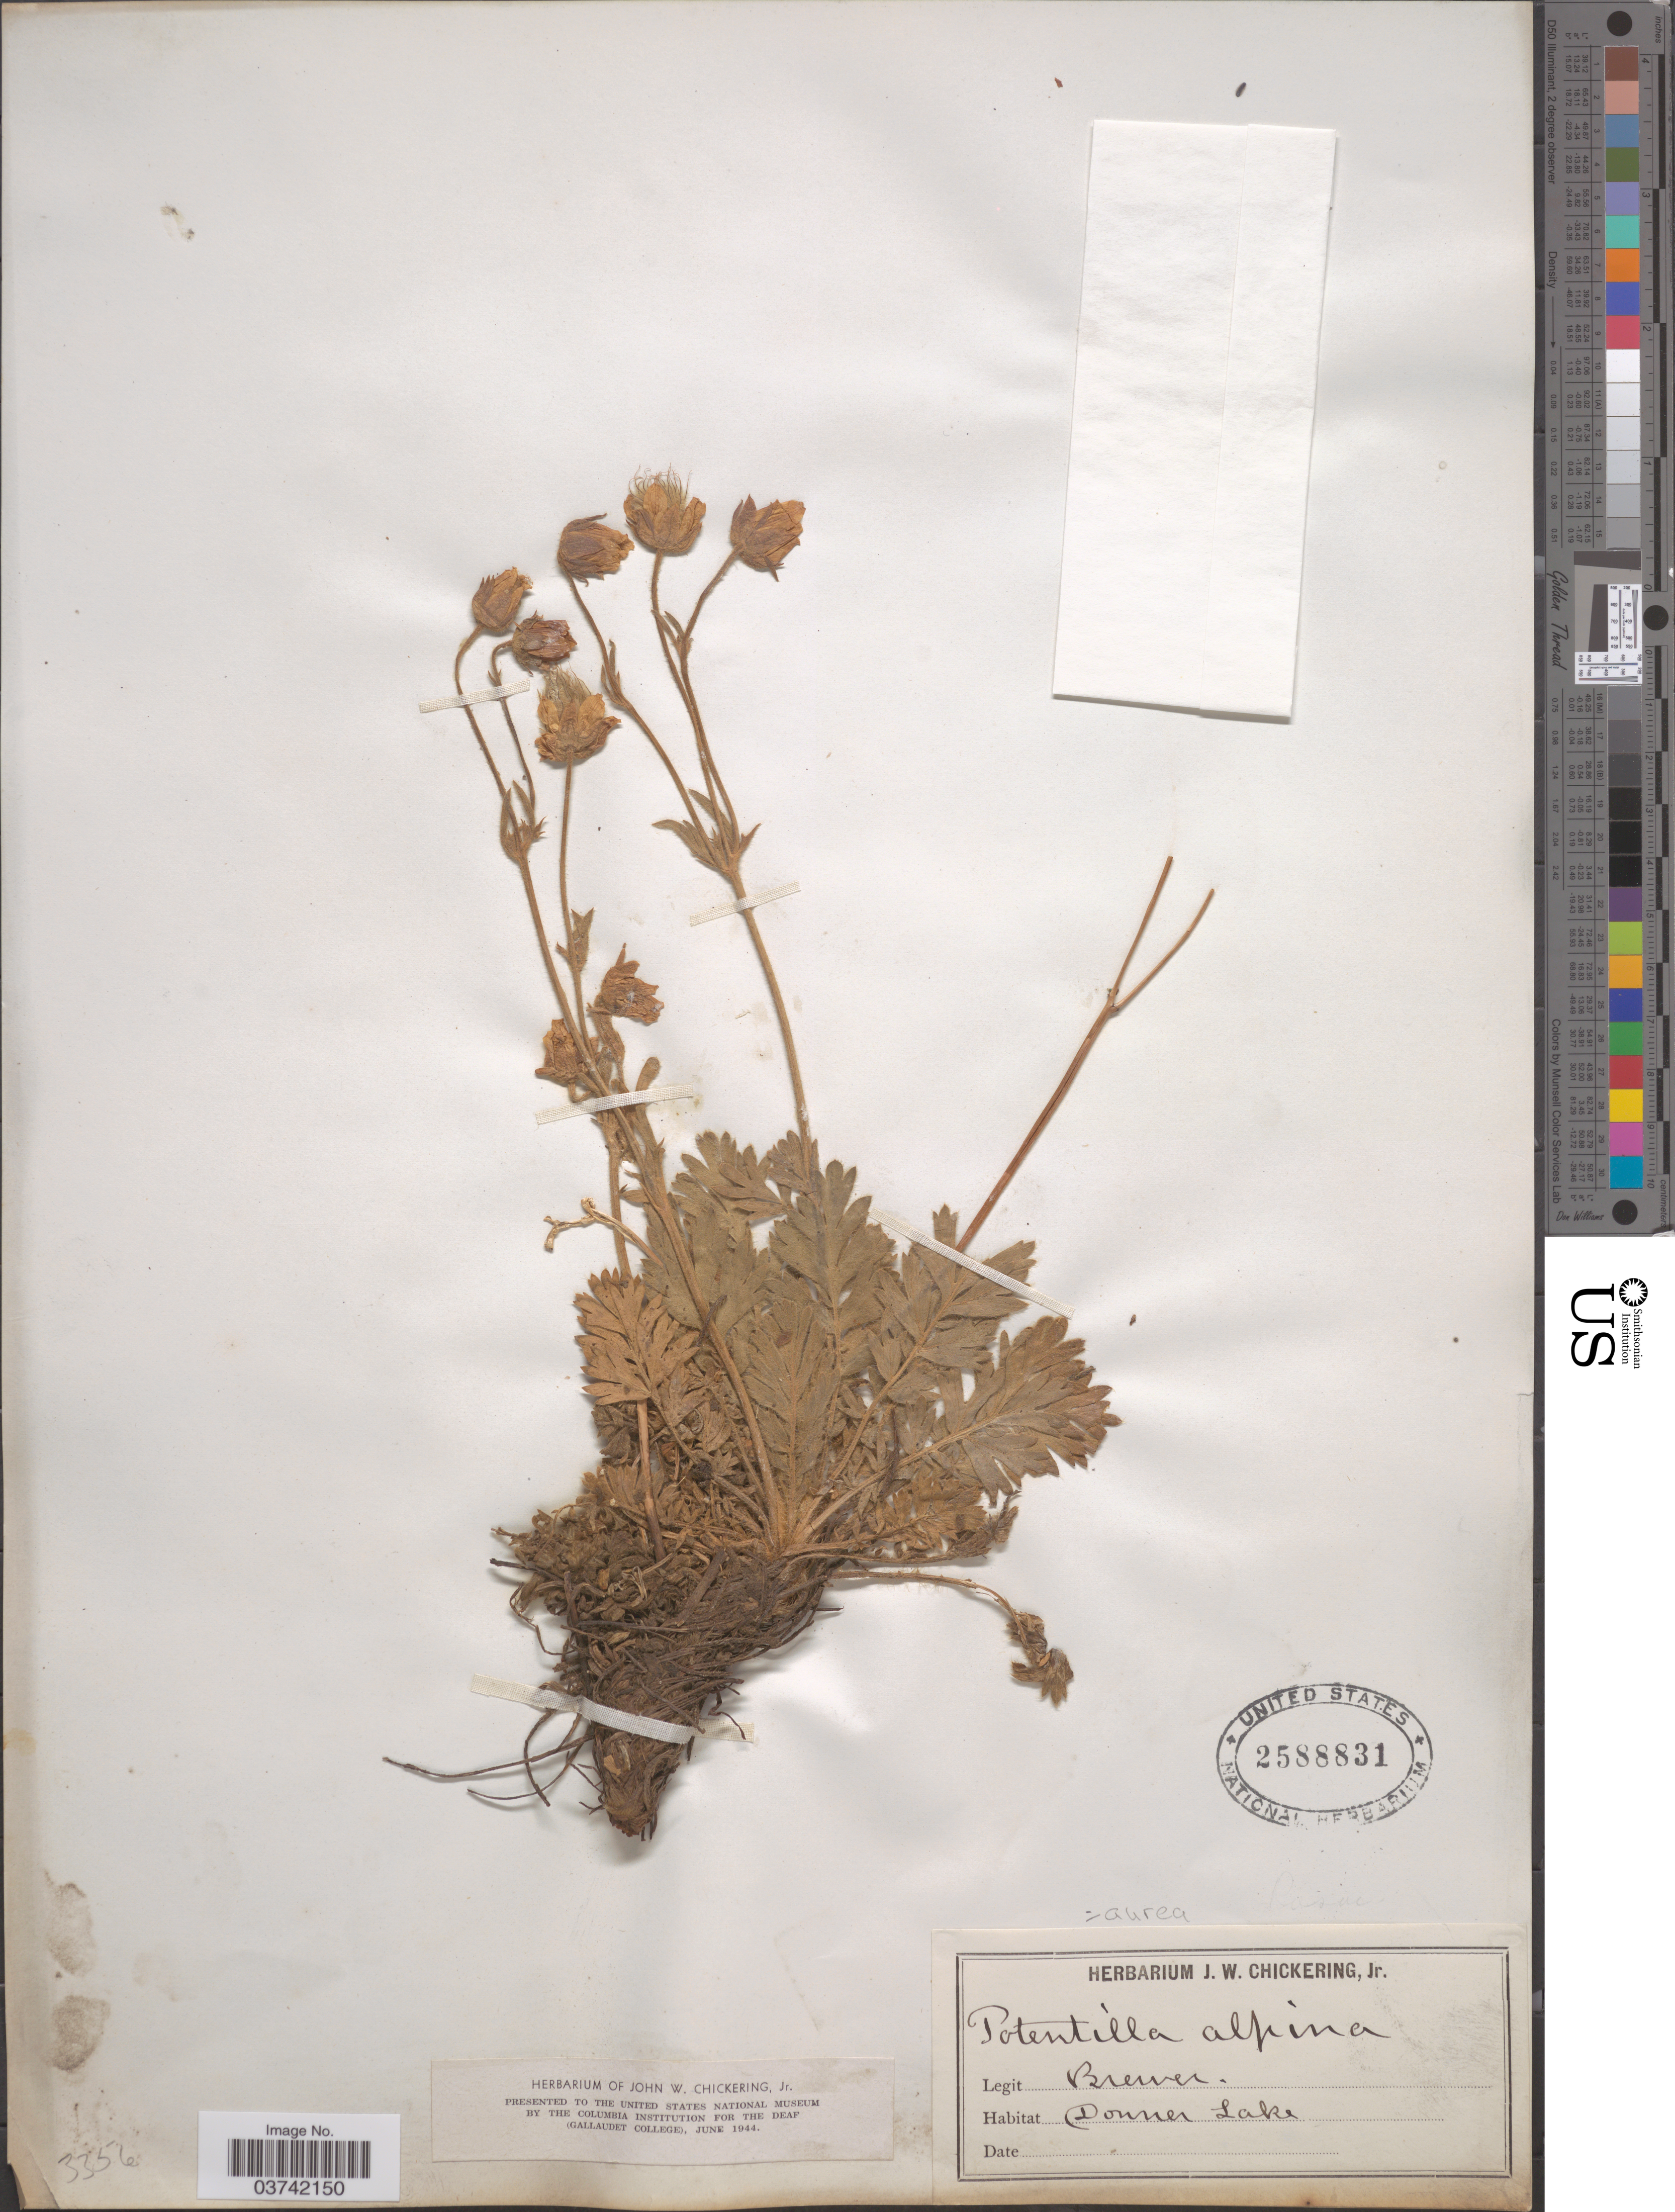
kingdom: Plantae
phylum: Tracheophyta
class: Magnoliopsida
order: Rosales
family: Rosaceae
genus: Potentilla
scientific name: Potentilla aurea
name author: L.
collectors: -. Brewer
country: United States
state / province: California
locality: Donner Lake.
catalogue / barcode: US 2588831